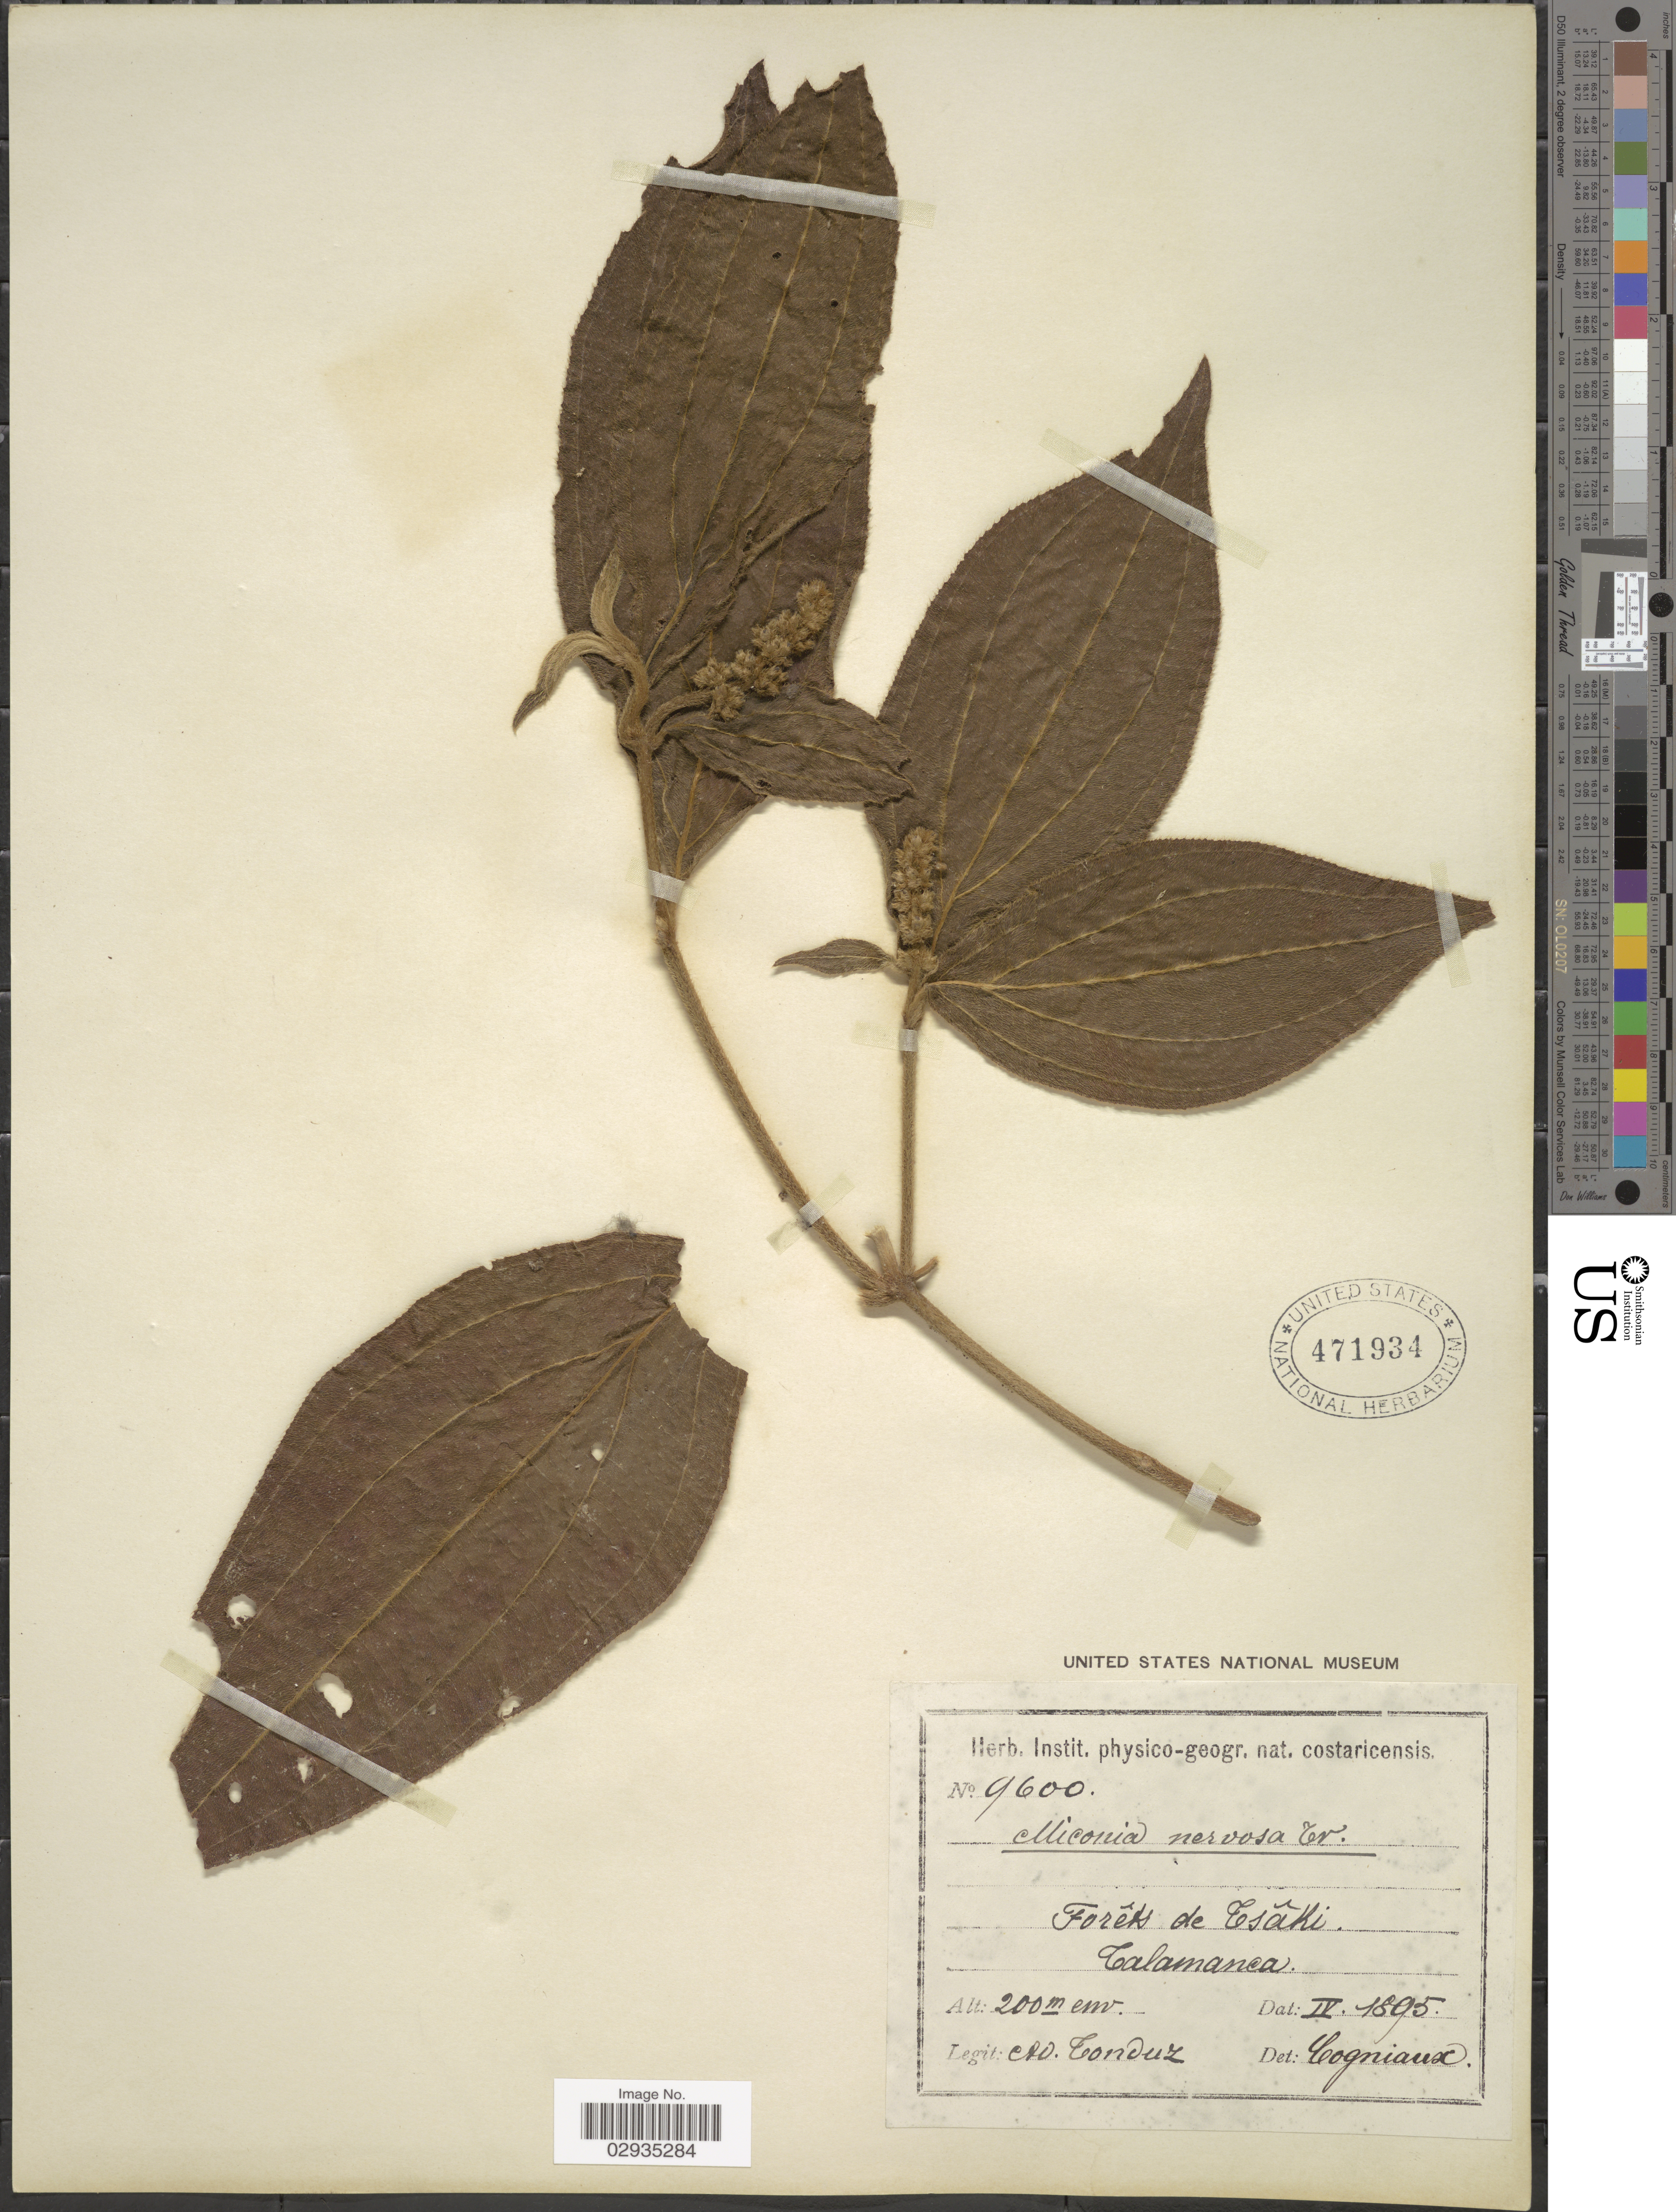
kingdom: Plantae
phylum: Tracheophyta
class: Magnoliopsida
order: Myrtales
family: Melastomataceae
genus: Miconia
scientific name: Miconia nervosa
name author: (Sm.) Triana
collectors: A. Tonduz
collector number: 9600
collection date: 1895-04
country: Costa Rica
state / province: Limón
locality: Forêts de Tsâki, Talamanca.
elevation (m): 200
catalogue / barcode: US 471934